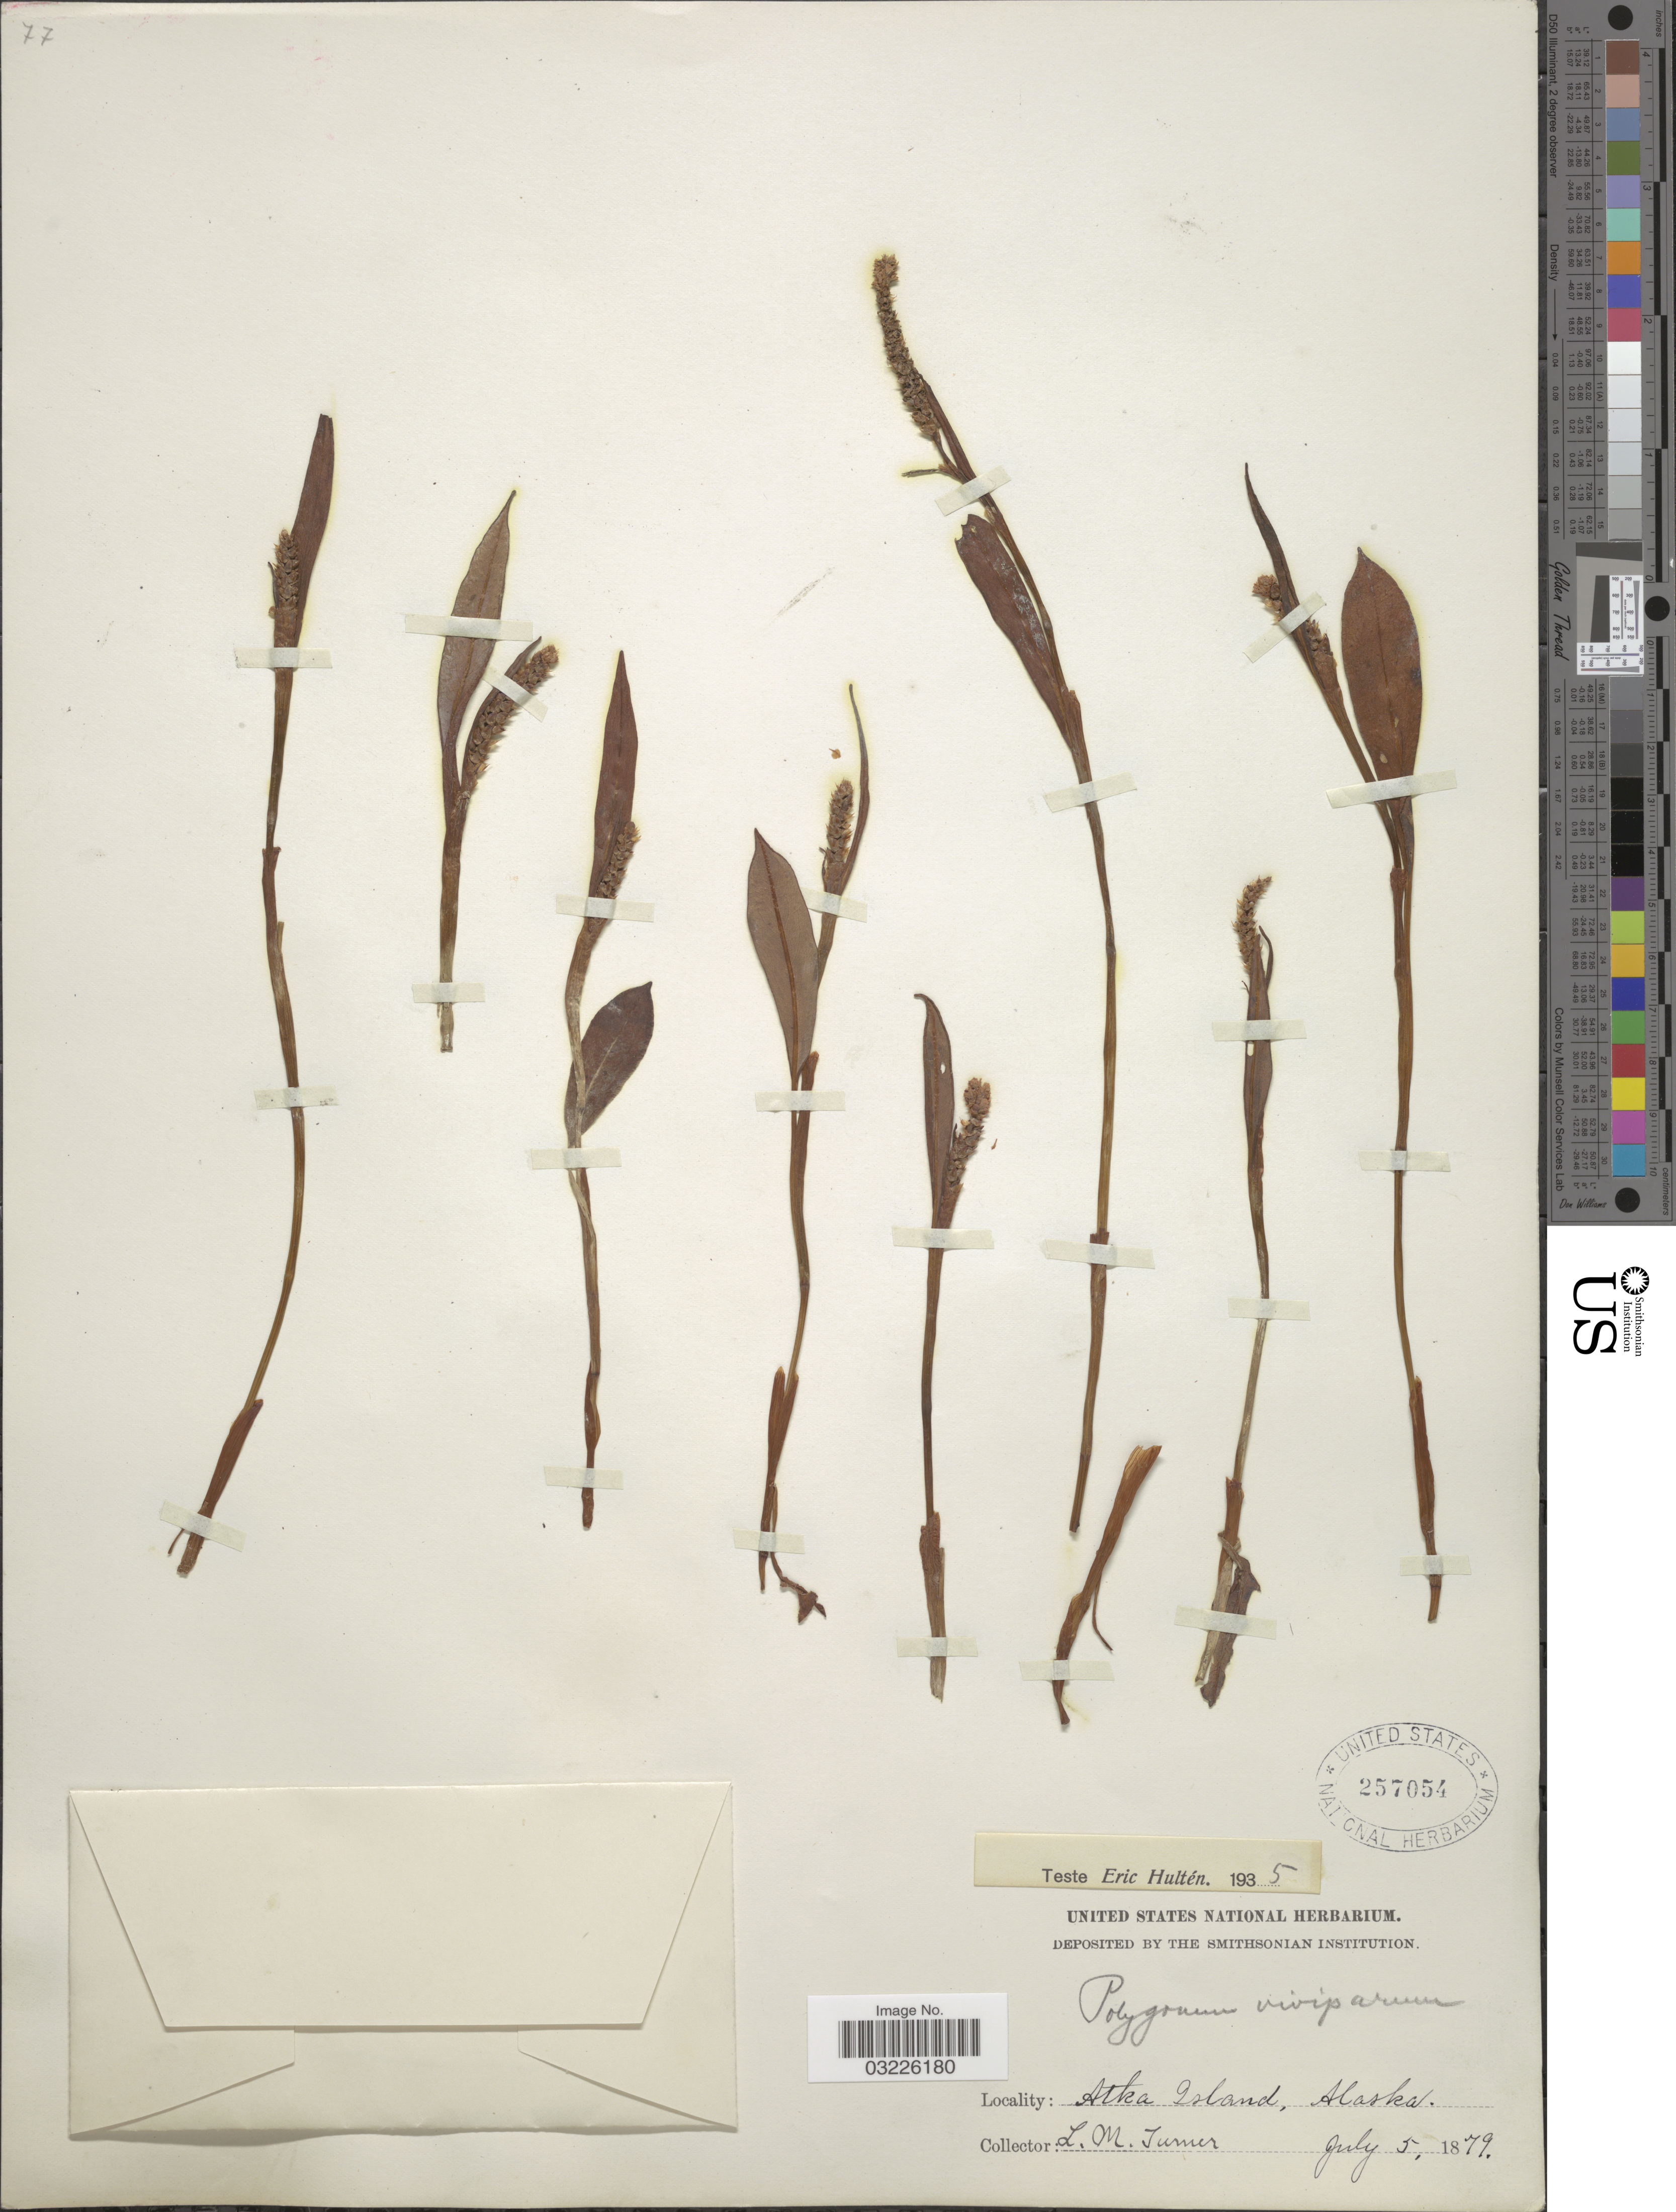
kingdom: Plantae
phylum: Tracheophyta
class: Magnoliopsida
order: Caryophyllales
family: Polygonaceae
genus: Bistorta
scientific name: Bistorta vivipara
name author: (L.) Delarbre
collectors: L. M. Turner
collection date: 1879-07-05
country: United States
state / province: Alaska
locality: Atka Island.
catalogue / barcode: US 257054